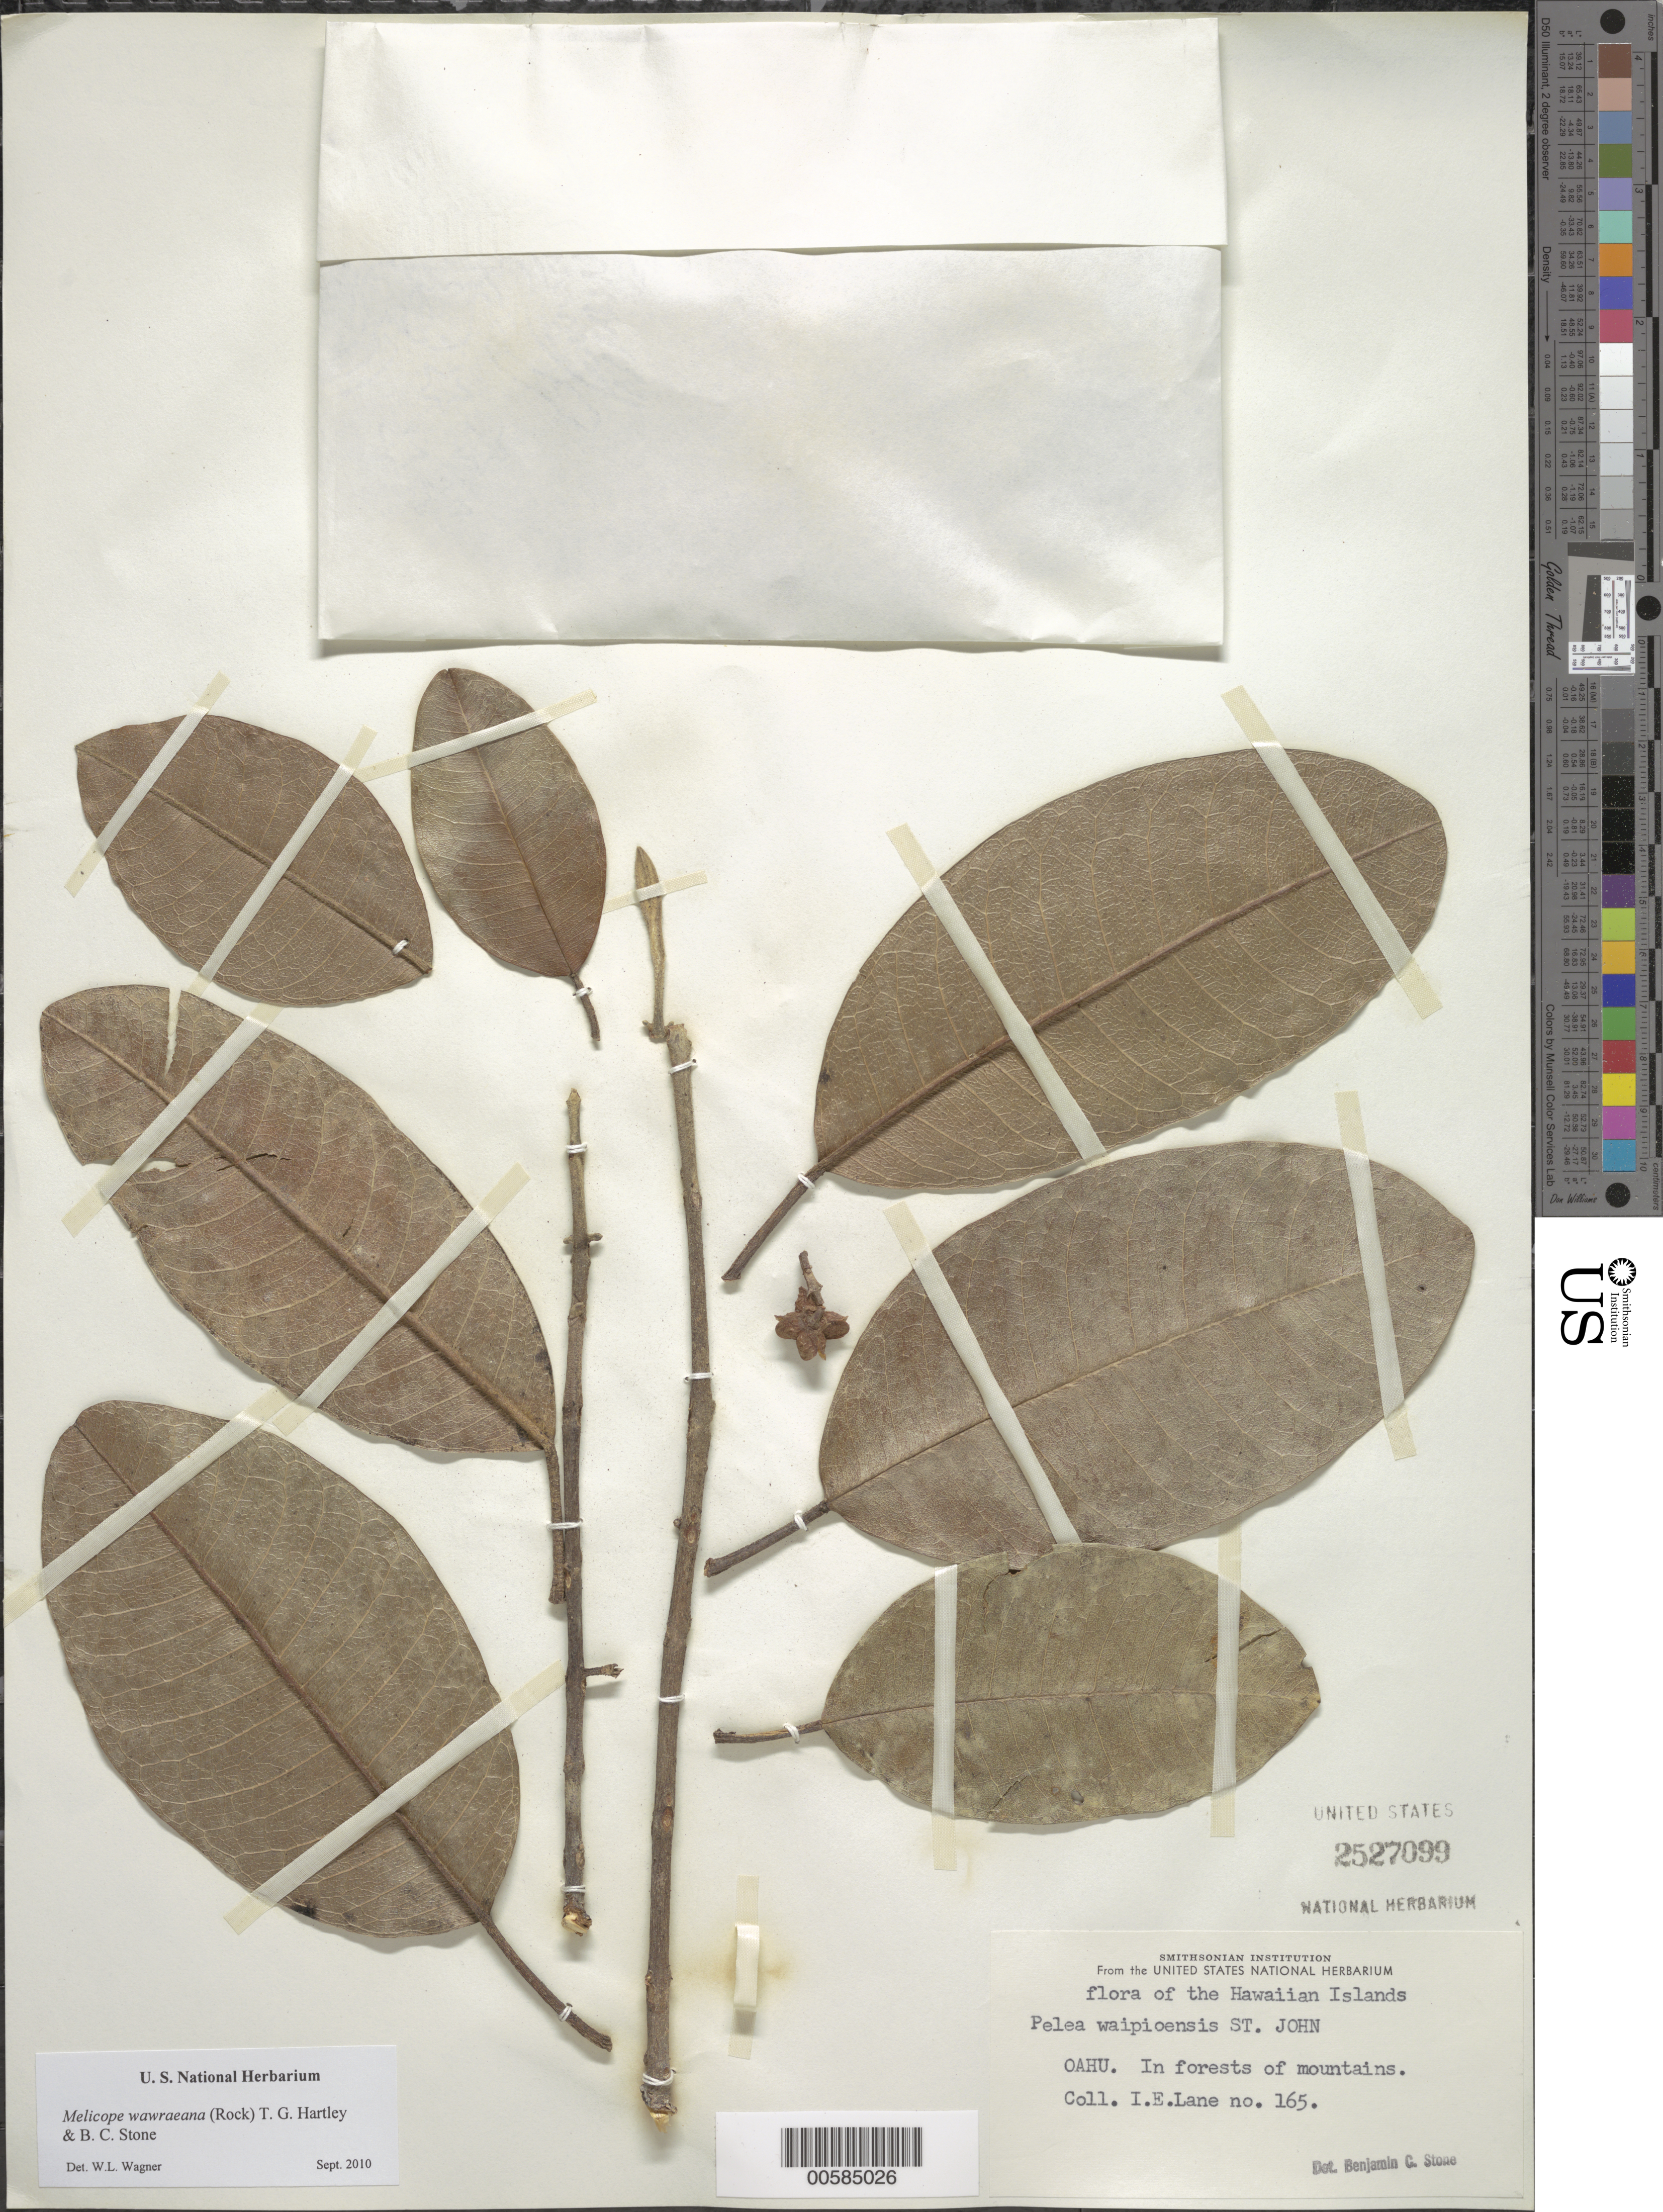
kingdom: Plantae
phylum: Tracheophyta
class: Magnoliopsida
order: Sapindales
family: Rutaceae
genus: Melicope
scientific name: Melicope wawraeana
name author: (H. Lév.) T.G. Hartley & B.C. Stone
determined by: Wagner, W. L., (BOT), Smithsonian Institution - National Museum of Natural History (UNITED STATES)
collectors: I. Lane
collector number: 165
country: United States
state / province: Hawaii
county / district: Honolulu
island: Oahu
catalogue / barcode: US 2527099